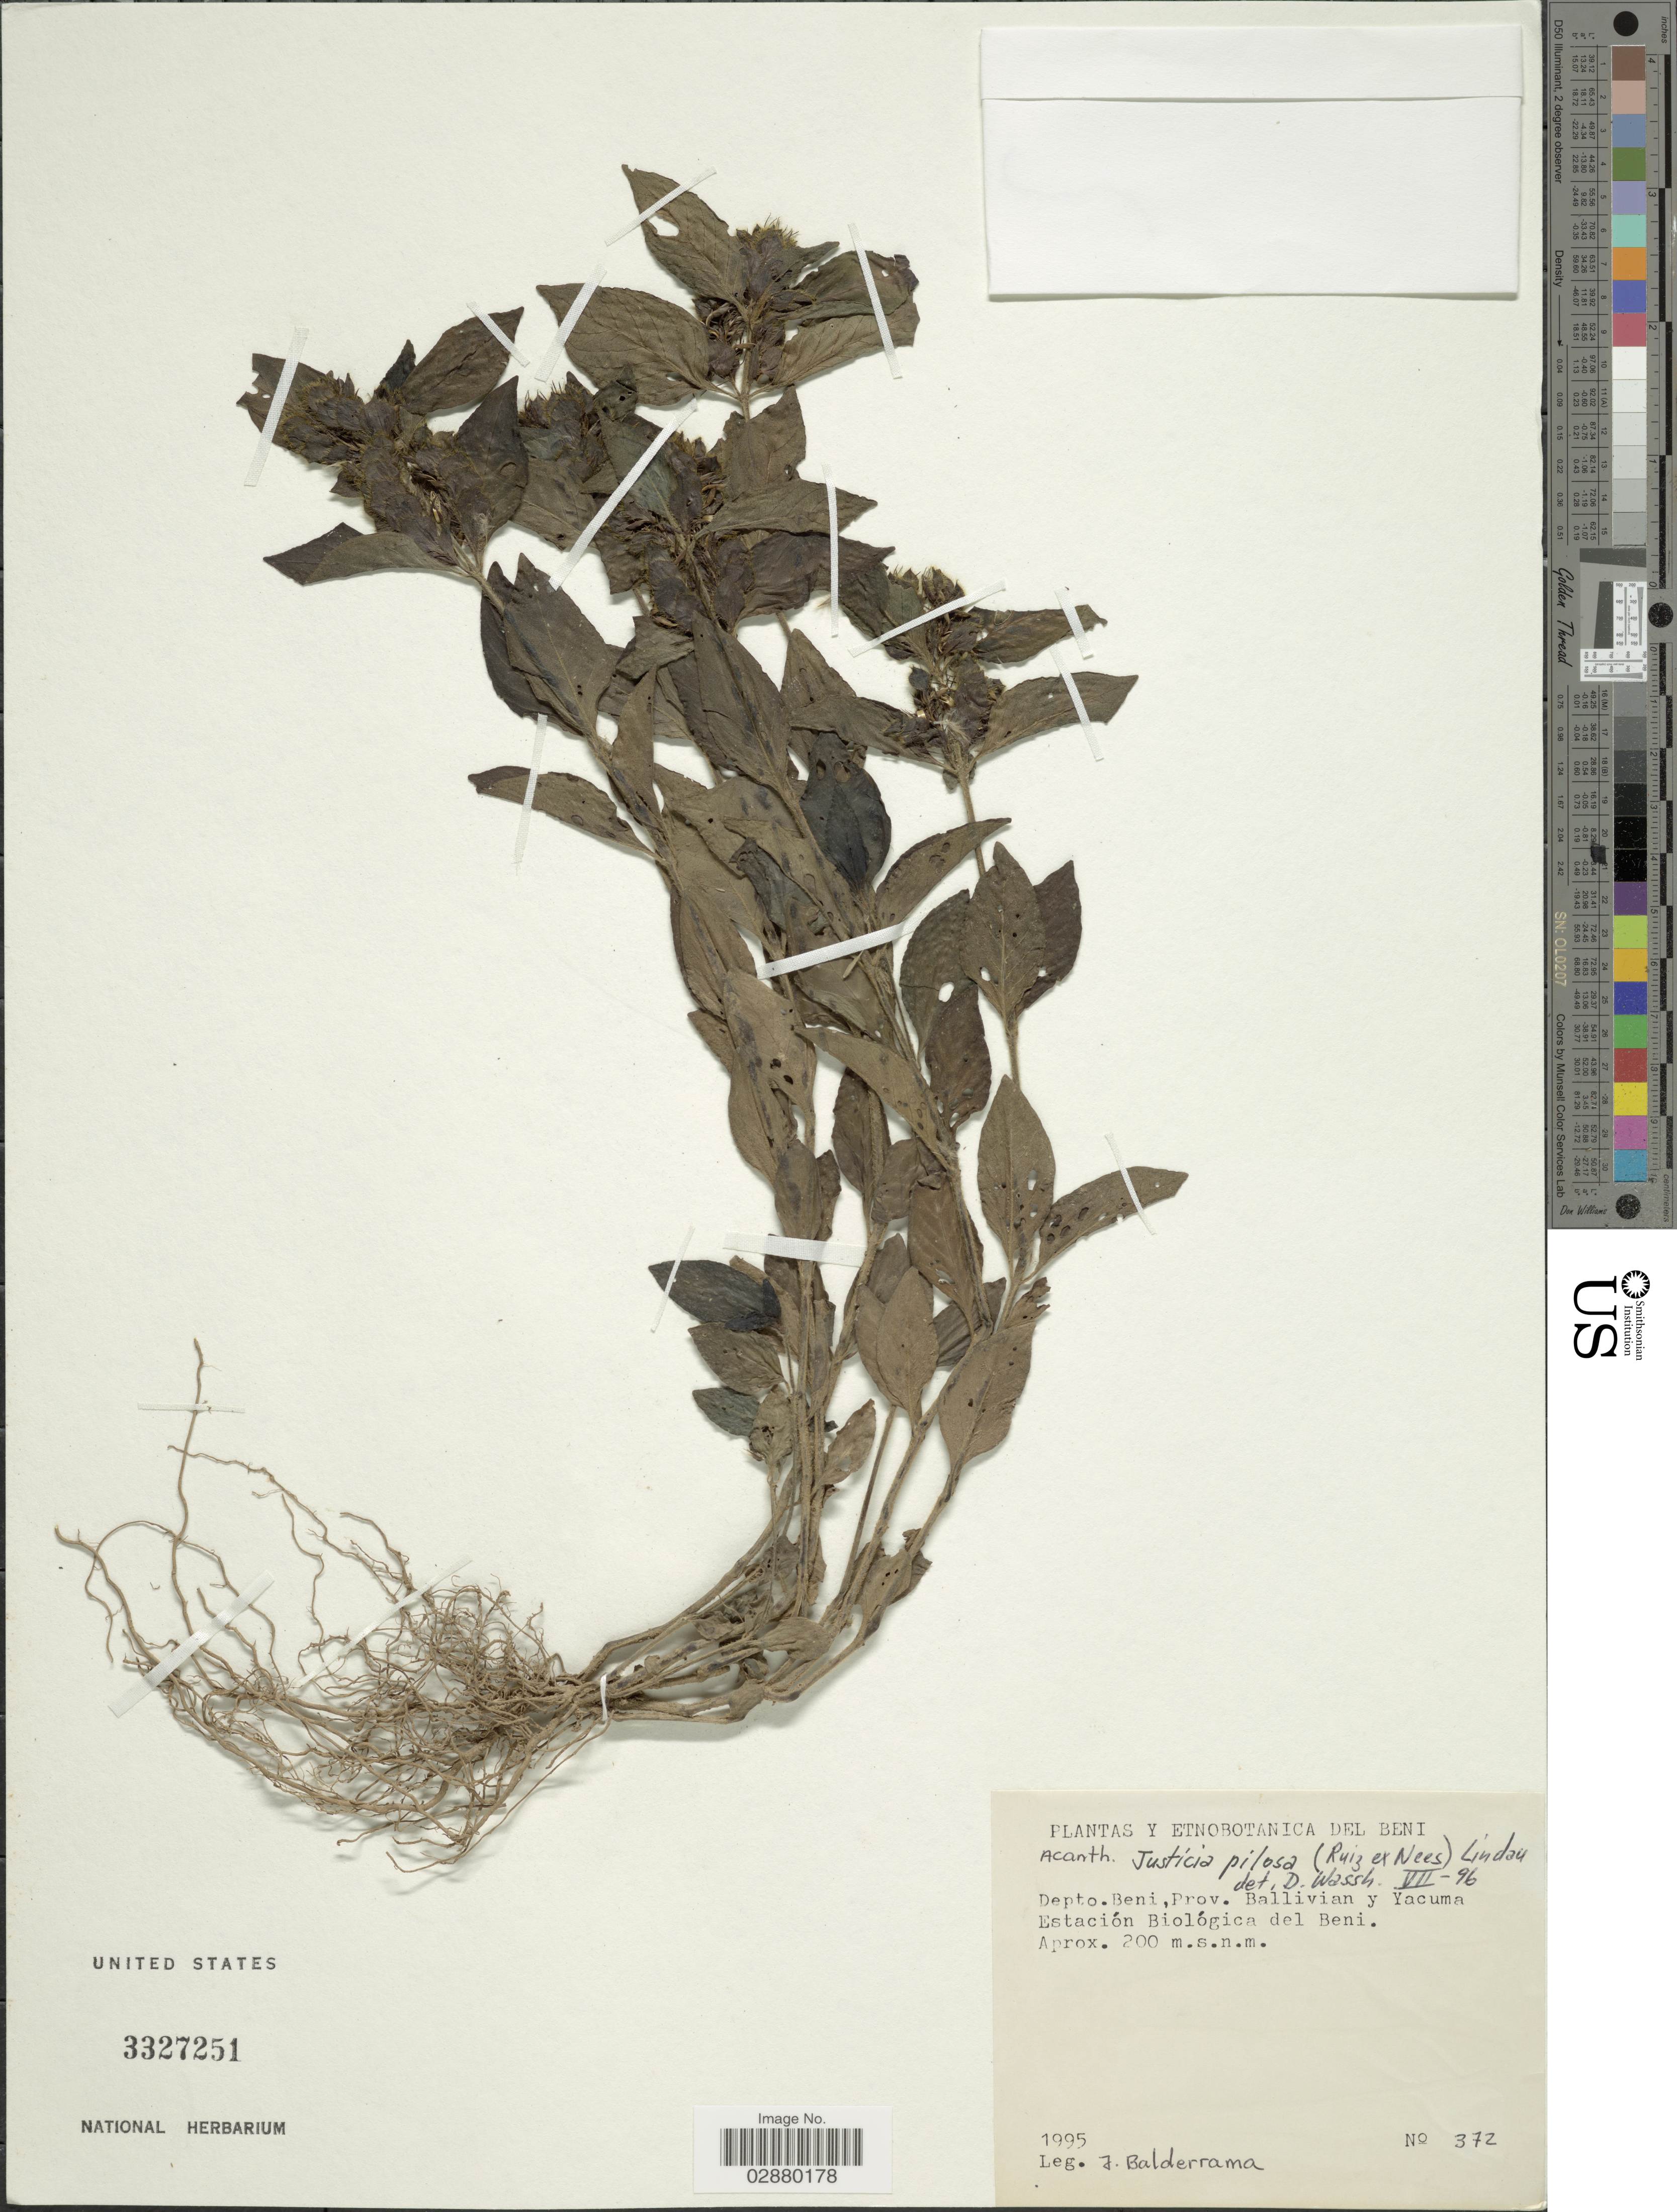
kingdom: Plantae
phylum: Tracheophyta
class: Magnoliopsida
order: Lamiales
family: Acanthaceae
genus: Justicia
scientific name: Justicia pilosa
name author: (Ruiz ex Nees) Lindau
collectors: J. Balderrama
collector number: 372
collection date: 1995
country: Bolivia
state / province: Beni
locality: Depto. Beni, Prov. Ballivian y Yacuma, Estación Biológica del Beni.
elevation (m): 200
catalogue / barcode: US 3327251